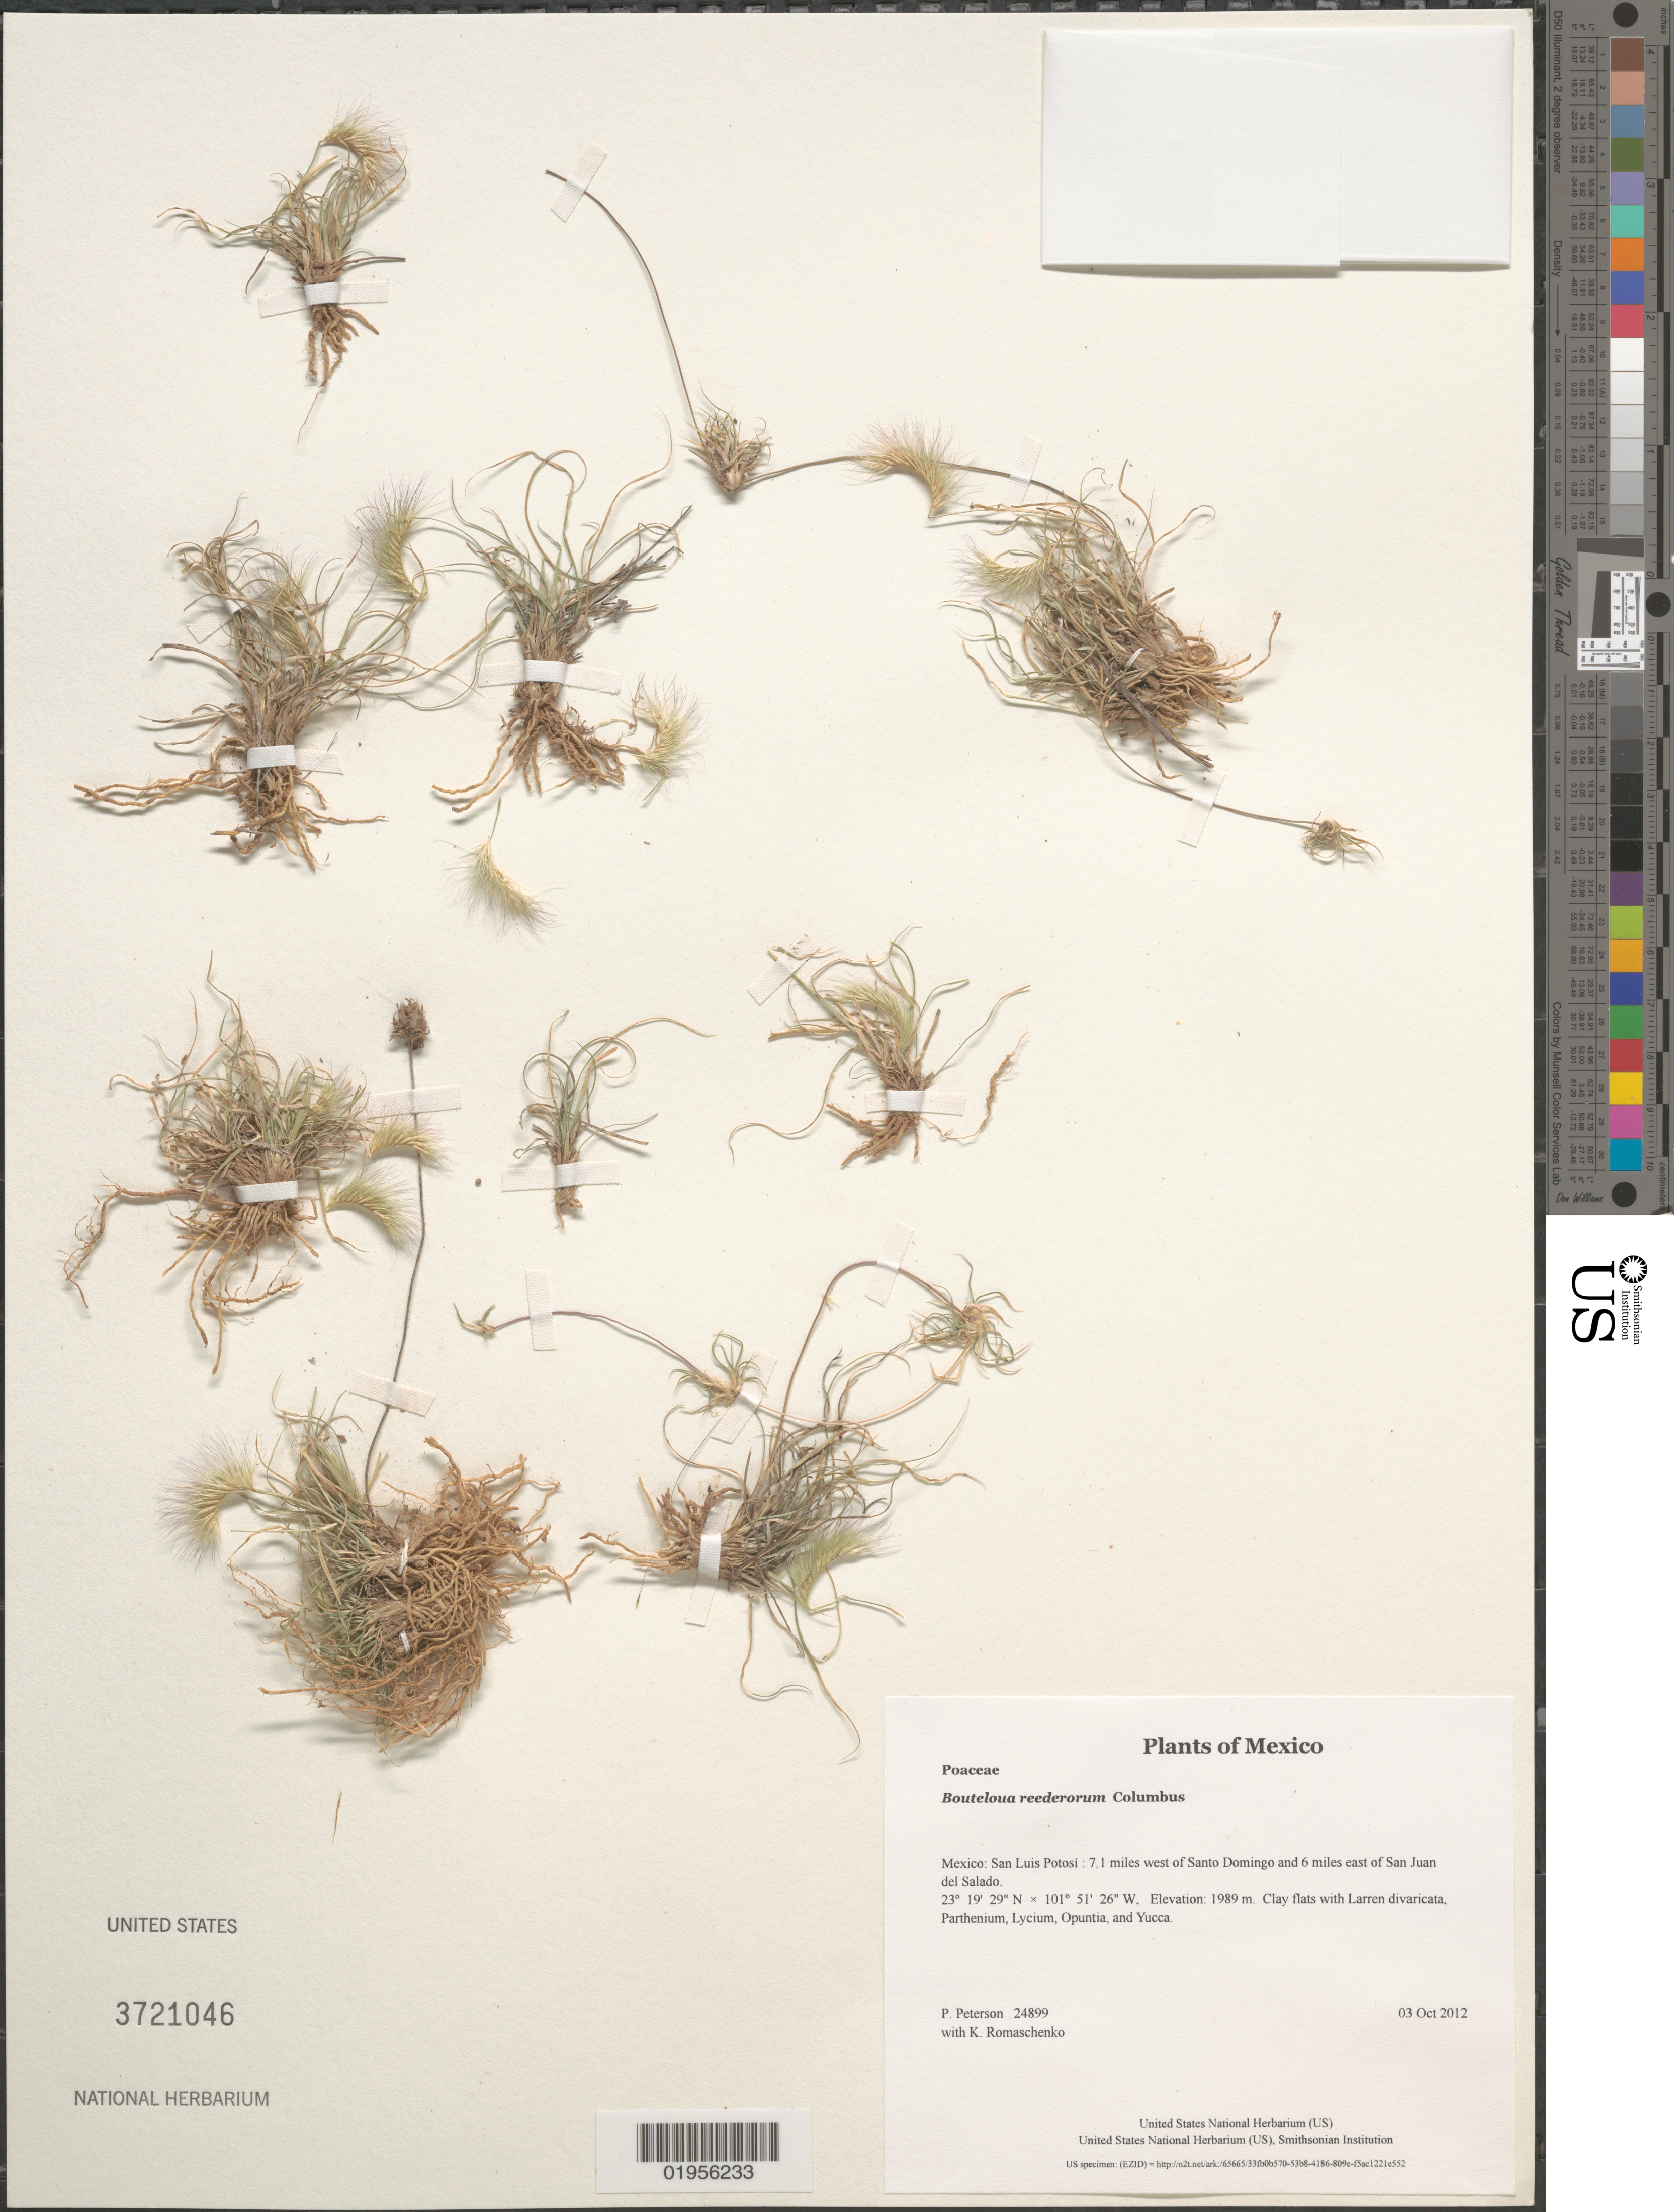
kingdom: Plantae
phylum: Tracheophyta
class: Liliopsida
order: Poales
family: Poaceae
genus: Bouteloua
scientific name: Bouteloua reederorum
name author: Columbus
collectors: P. M. Peterson & K. Romaschenko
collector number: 24899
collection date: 2012-10-03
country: Mexico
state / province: San Luis Potosí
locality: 7.1 miles west of Santo Domingo and 6 miles east of San Juan del Salado.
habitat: Clay flats with Larren divaricata, Parthenium, Lycium, Opuntia, and Yucca.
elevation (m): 1989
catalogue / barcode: US 3721046